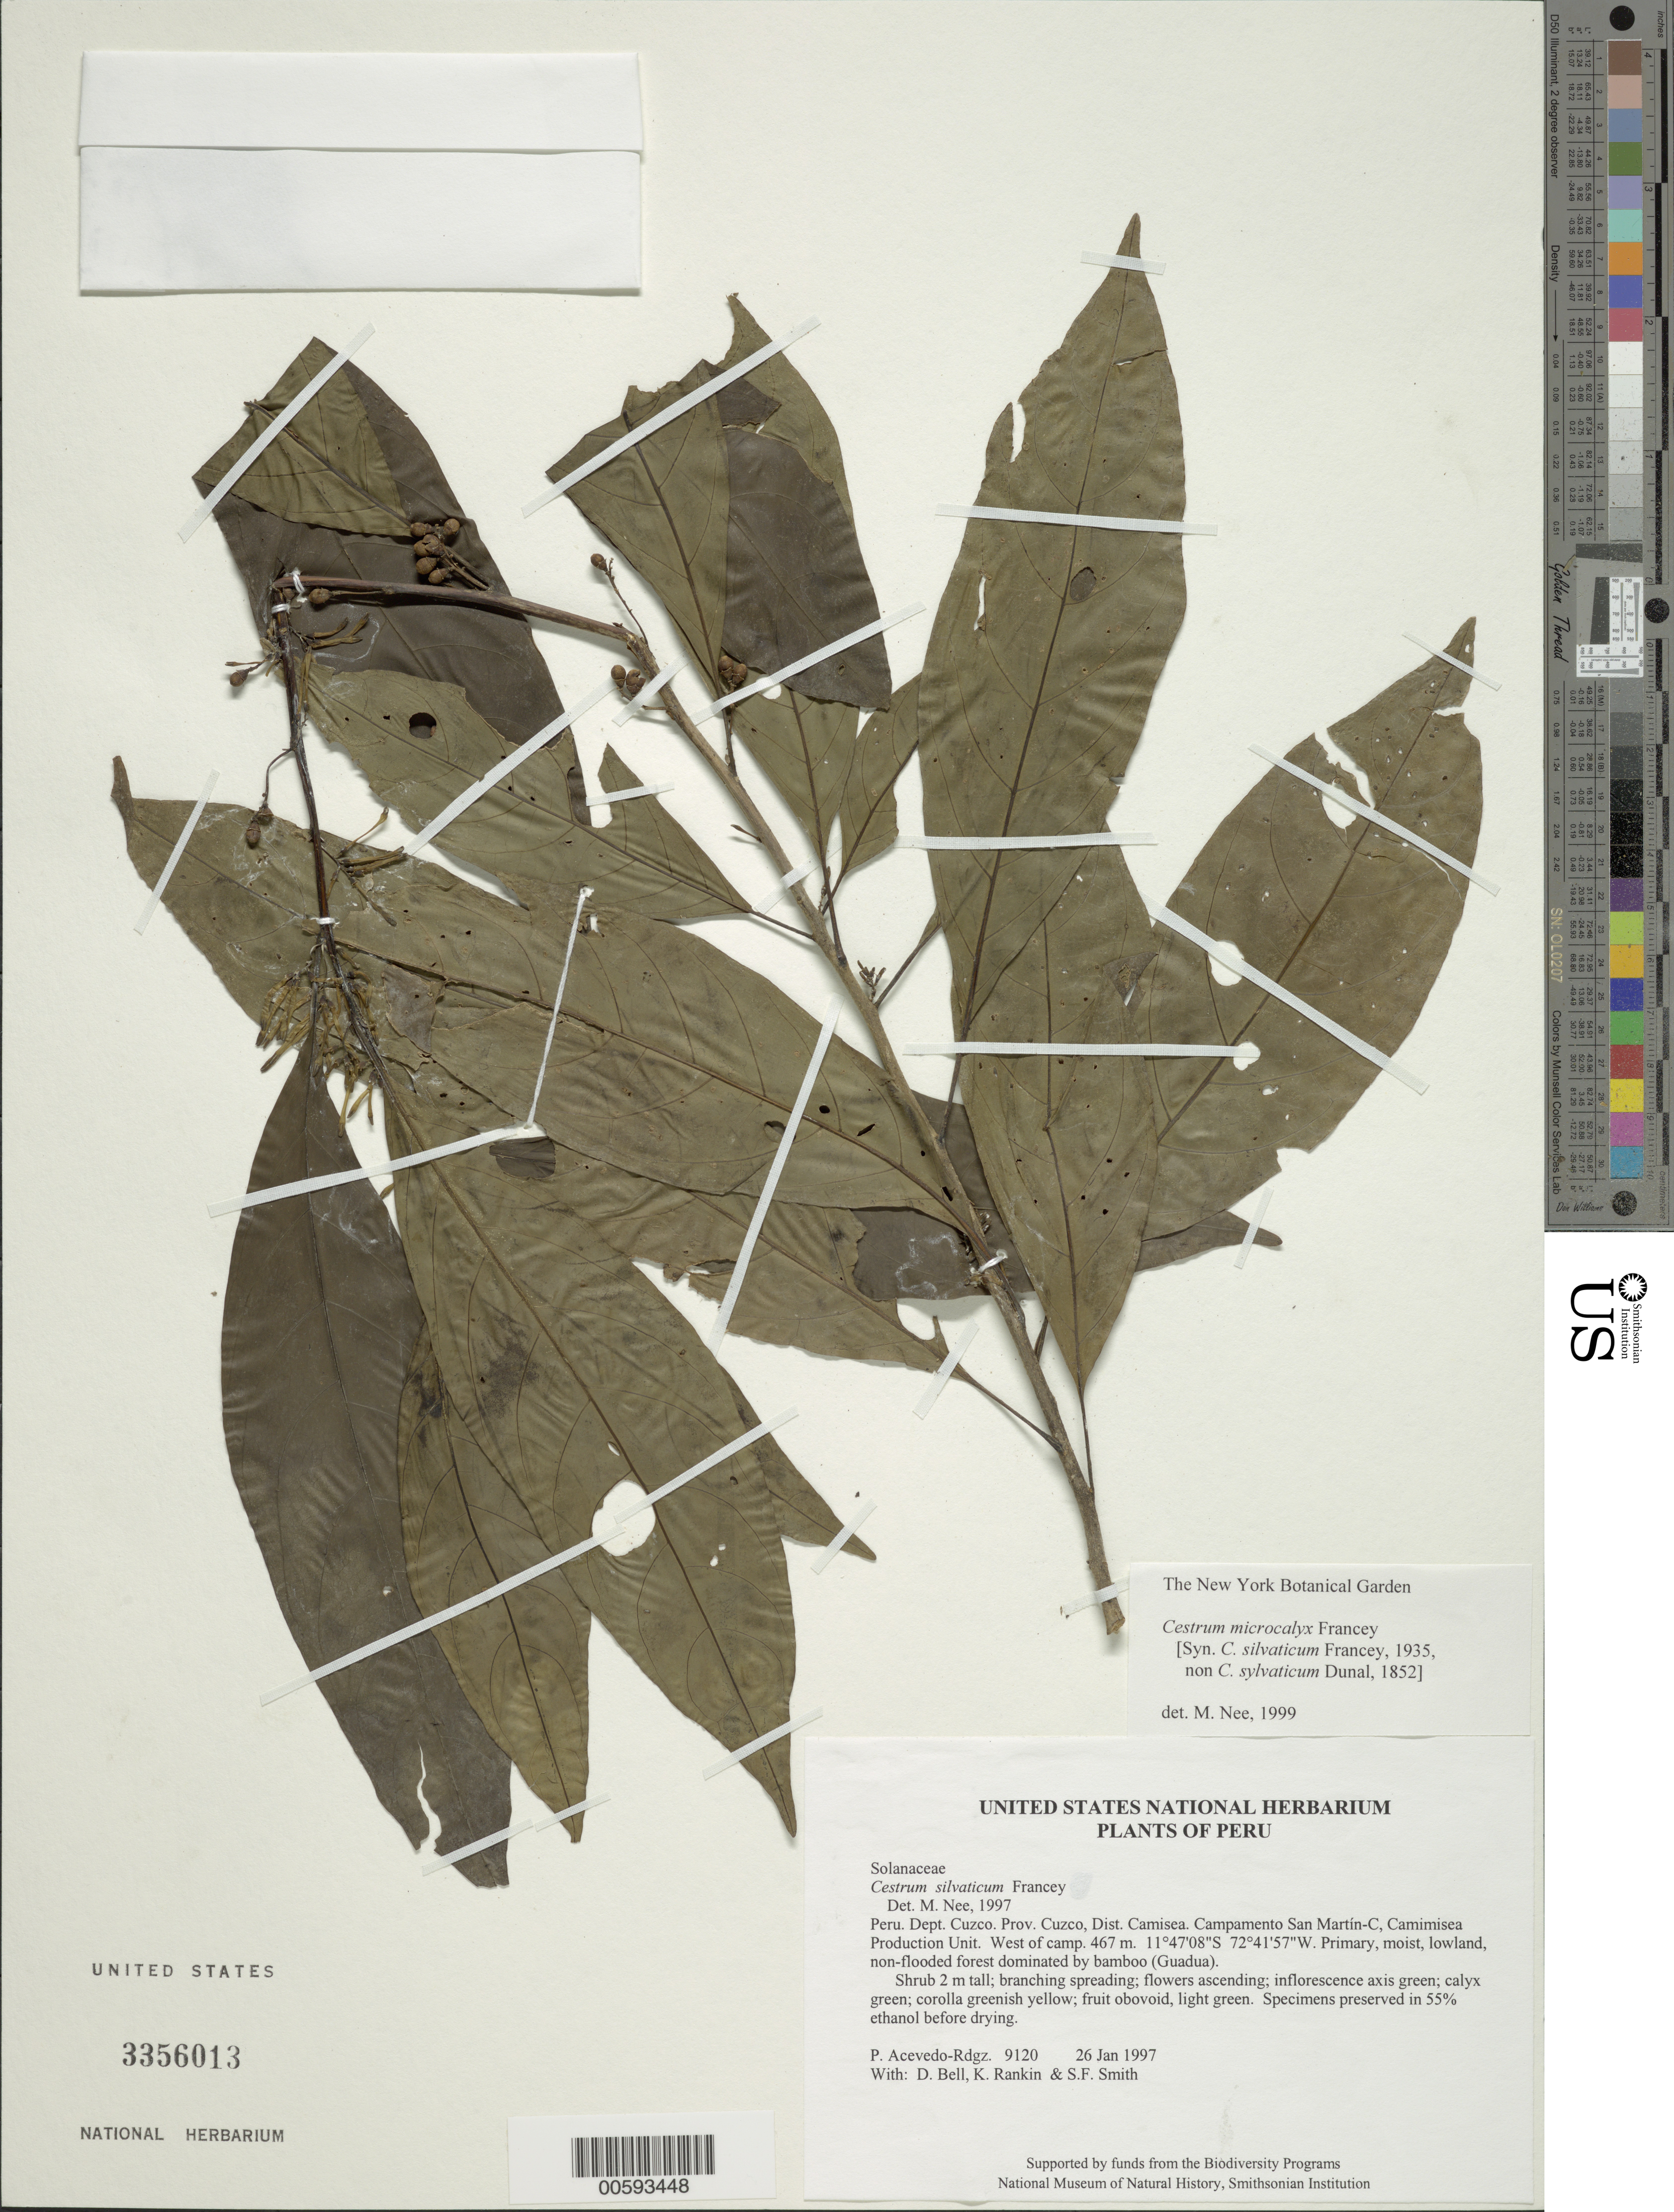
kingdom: Plantae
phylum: Tracheophyta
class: Magnoliopsida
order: Solanales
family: Solanaceae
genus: Cestrum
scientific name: Cestrum microcalyx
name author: Francey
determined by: Nee, Michael H.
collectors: P. Acevedo-Rodr., D. A. Bell, K. B. Rankin & S.F. Smith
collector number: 9120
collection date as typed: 26 Jan 1997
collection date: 1997-01-26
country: Peru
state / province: Cusco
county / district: Cusco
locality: Districto Camisea, Campamento San Martín-C, Camimisea Production Unit. West of camp.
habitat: Primary, moist, lowland, non-flooded forest dominated by bamboo (Guadua).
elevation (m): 467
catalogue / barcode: US 3356013